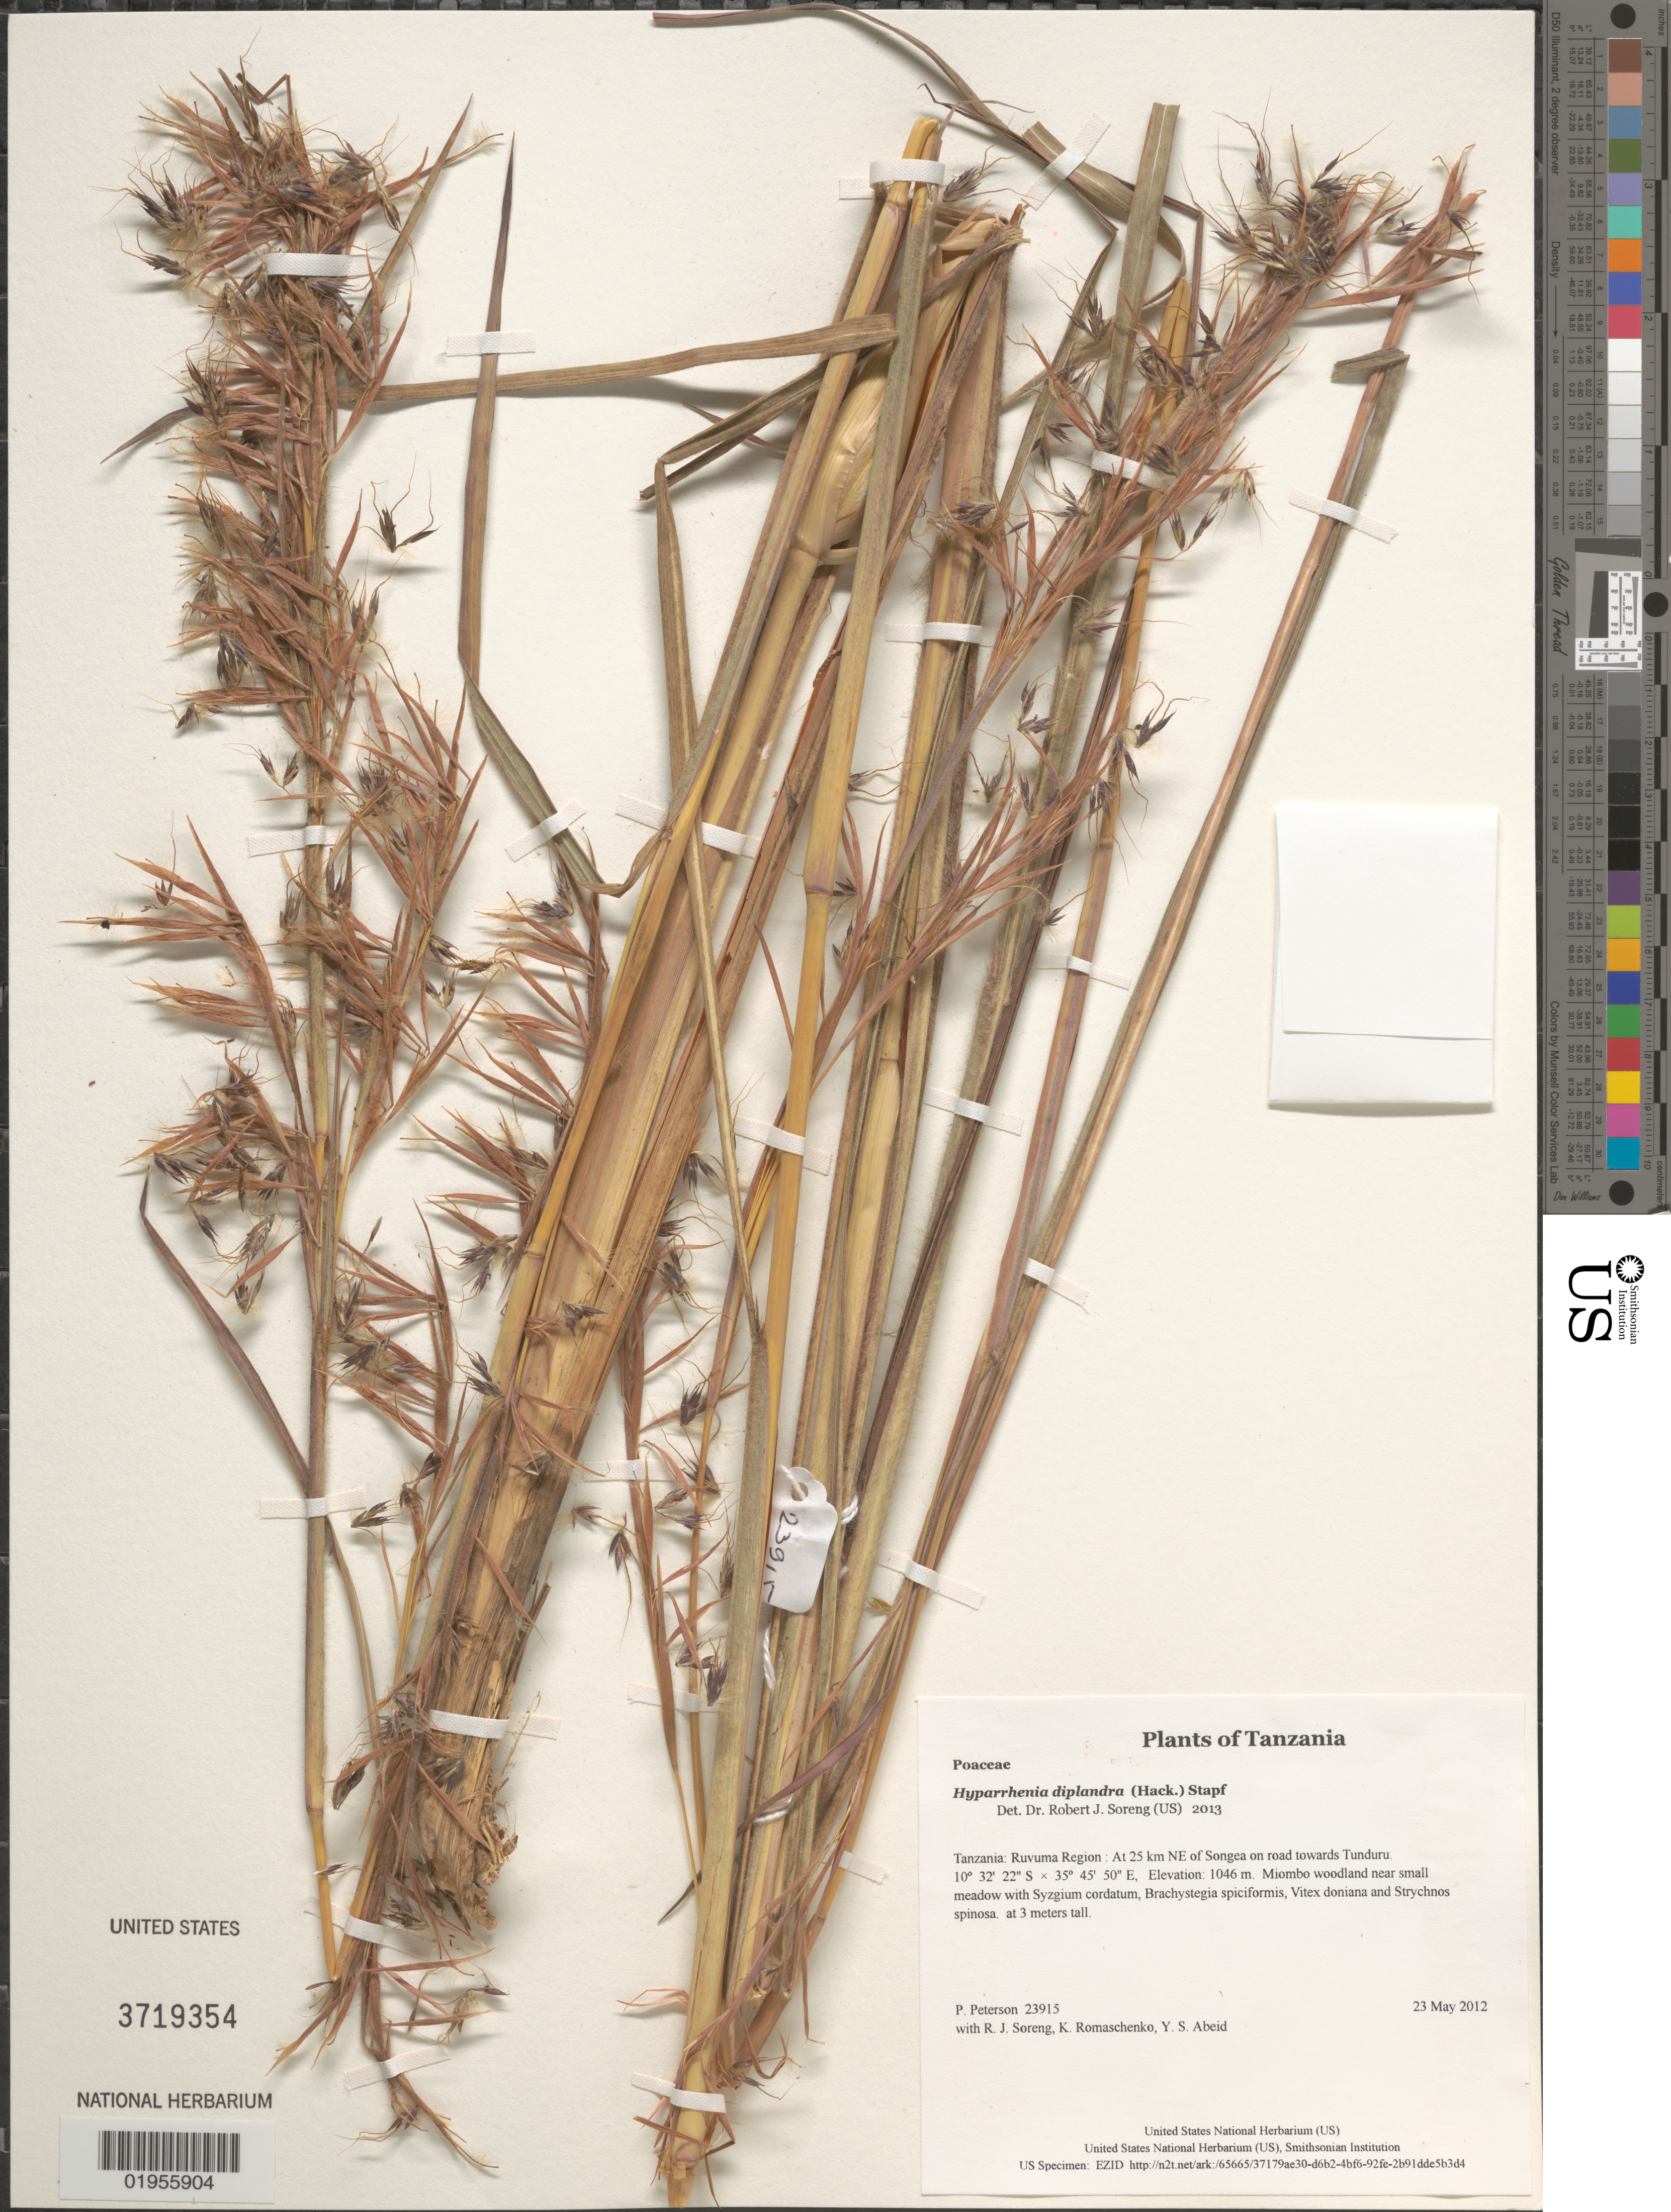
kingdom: Plantae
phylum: Tracheophyta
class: Liliopsida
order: Poales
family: Poaceae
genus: Hyparrhenia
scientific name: Hyparrhenia diplandra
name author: (Hack.) Stapf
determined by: Soreng, Robert J., Research Associate (BOT), Smithsonian Institution - National Museum of Natural History (UNITED STATES)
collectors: P. M. Peterson, R. J. Soreng, K. Romaschenko & Y. Abeid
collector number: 23915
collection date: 2012-05-23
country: Tanzania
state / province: Ruvuma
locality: At 25 km NE of Songea on road towards Tunduru.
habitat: Miombo woodland near small meadow with Syzgium cordatum, Brachystegia spiciformis, Vitex doniana and Strychnos spinosa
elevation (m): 1046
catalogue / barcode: US 3719354